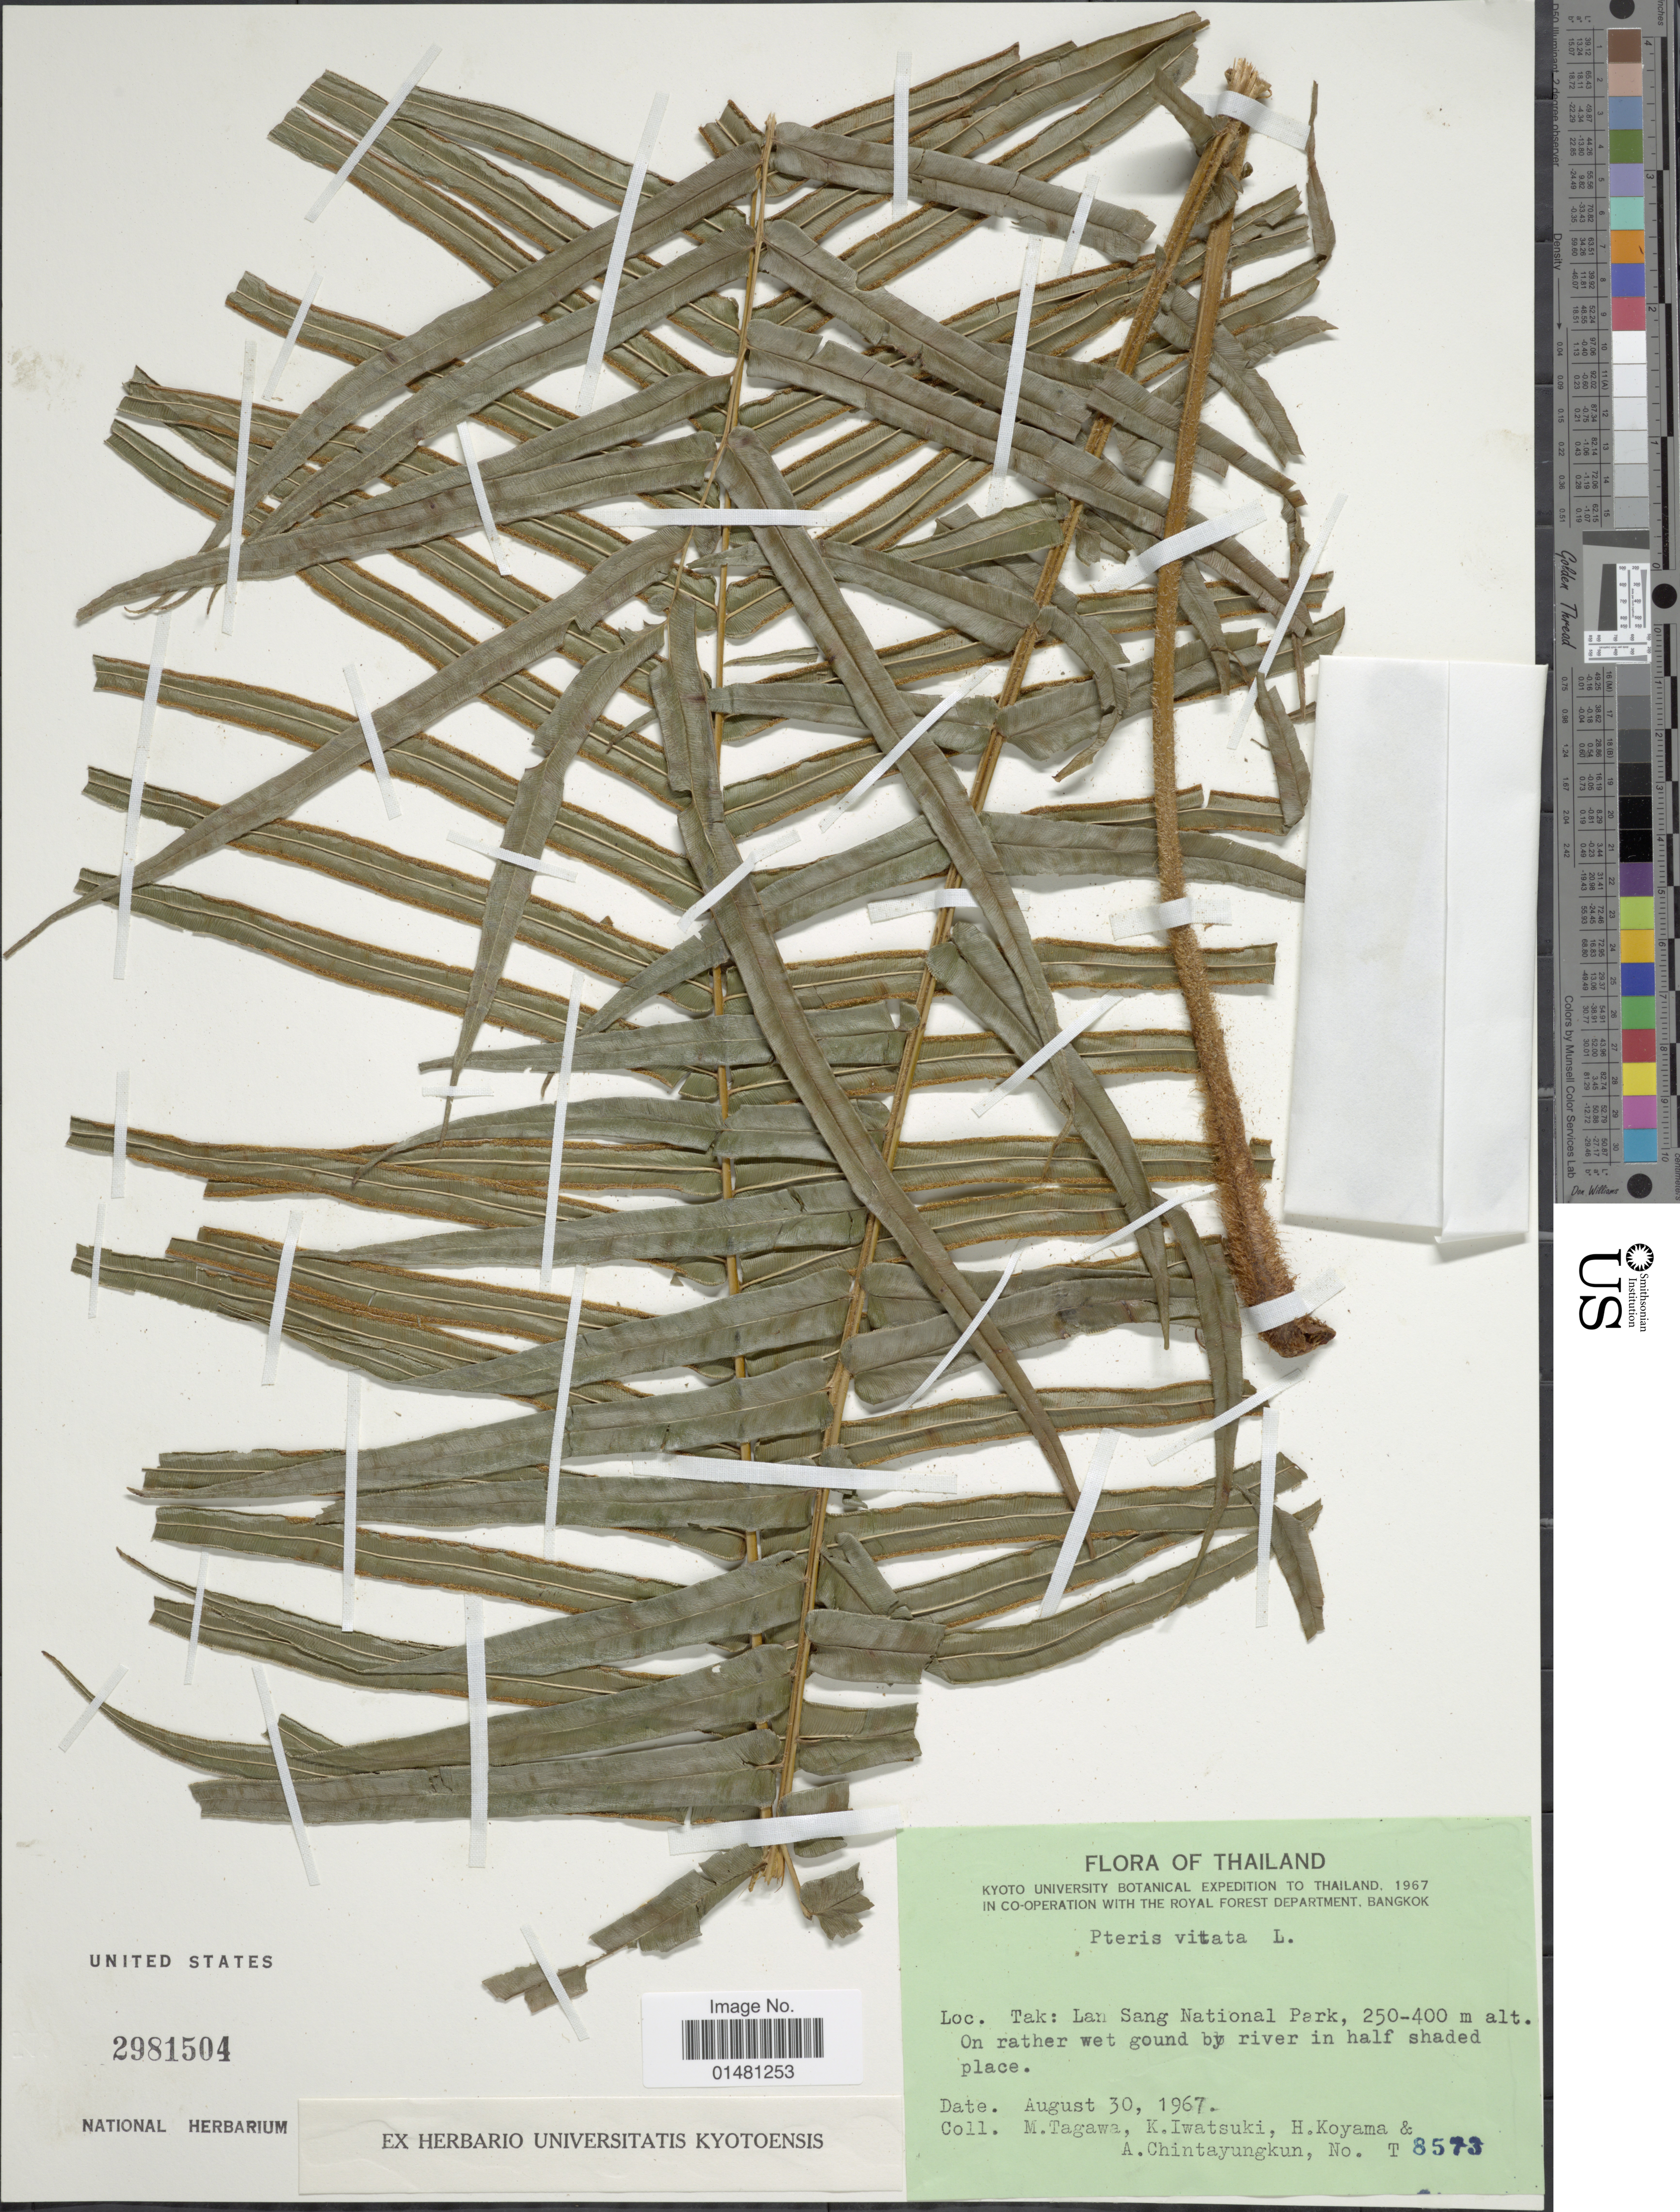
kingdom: Plantae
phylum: Tracheophyta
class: Polypodiopsida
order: Polypodiales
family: Pteridaceae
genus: Pteris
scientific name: Pteris vittata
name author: L.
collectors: M. Tagawa, K. Iwatsuki, H. Koyama & A. Chintayungkun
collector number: T 8573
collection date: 1967-08-30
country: Thailand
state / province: Tak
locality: Lan Sang National Park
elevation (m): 250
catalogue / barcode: US 2981504